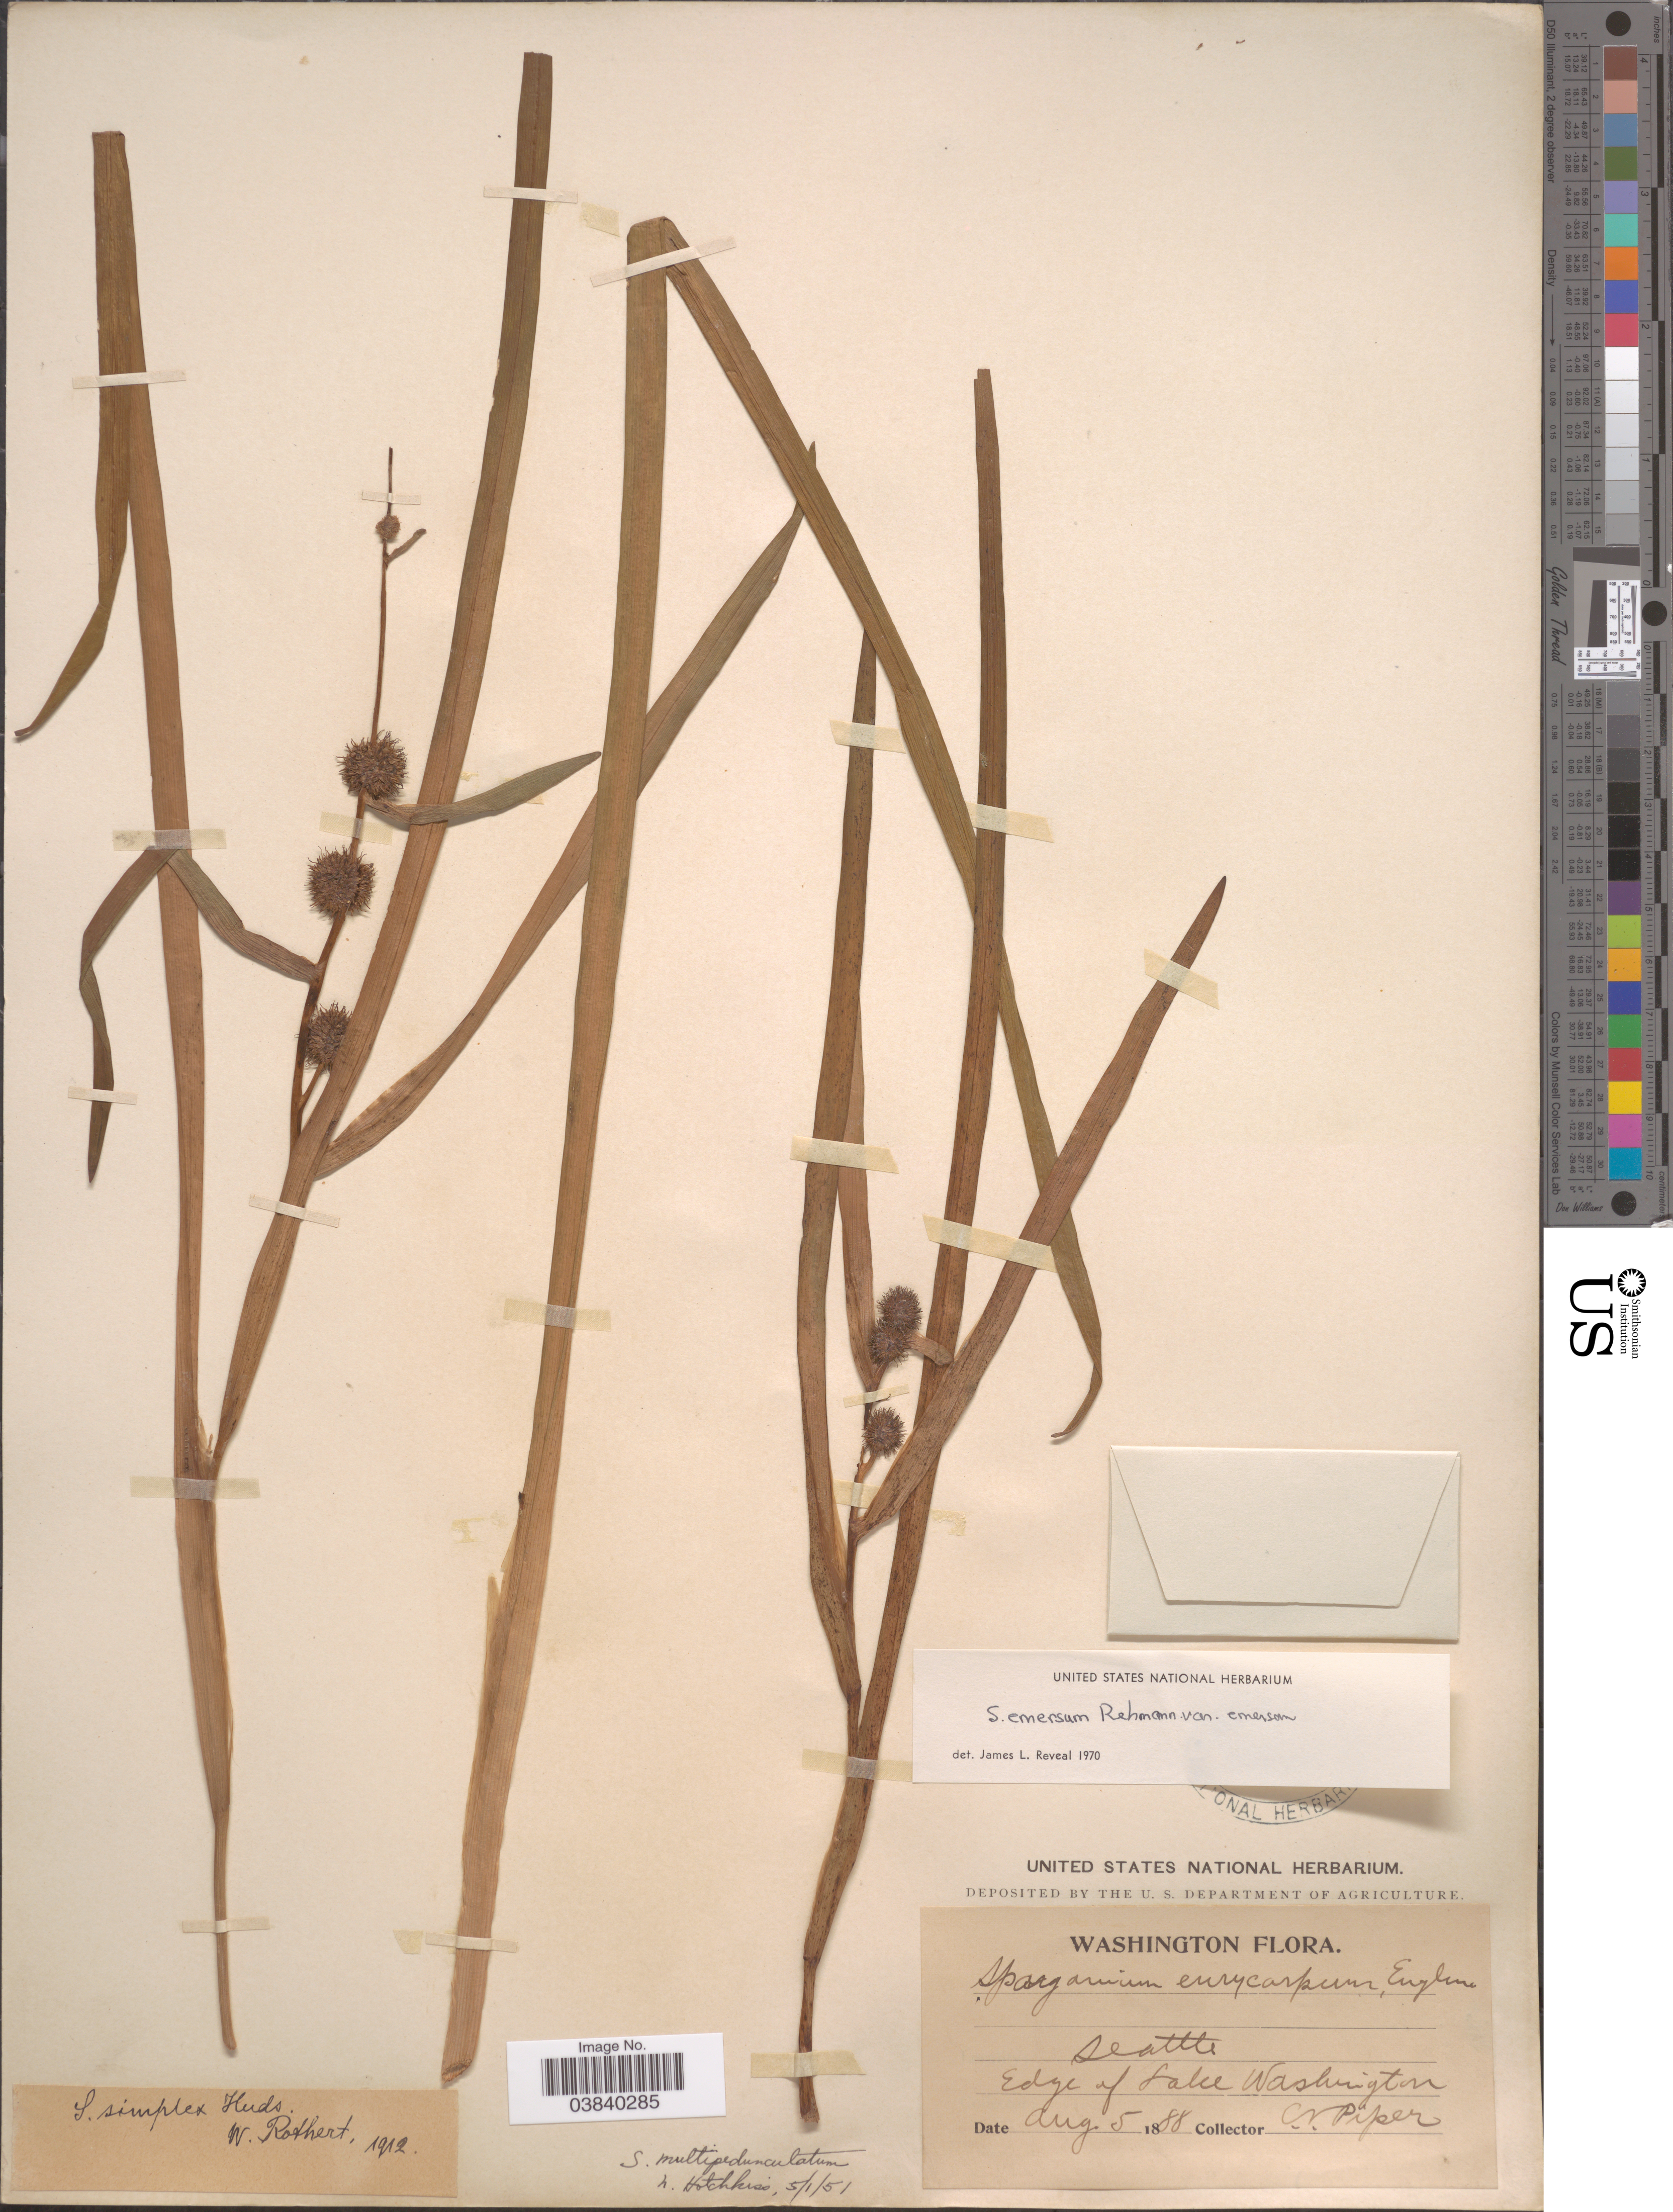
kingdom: Plantae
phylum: Tracheophyta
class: Liliopsida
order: Poales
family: Typhaceae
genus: Sparganium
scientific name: Sparganium emersum var. multipedunculatum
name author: (Morong) Reveal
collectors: C. V. Piper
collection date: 1888-08-05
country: United States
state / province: Washington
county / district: King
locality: Seattle. Edge of Lake Washington.